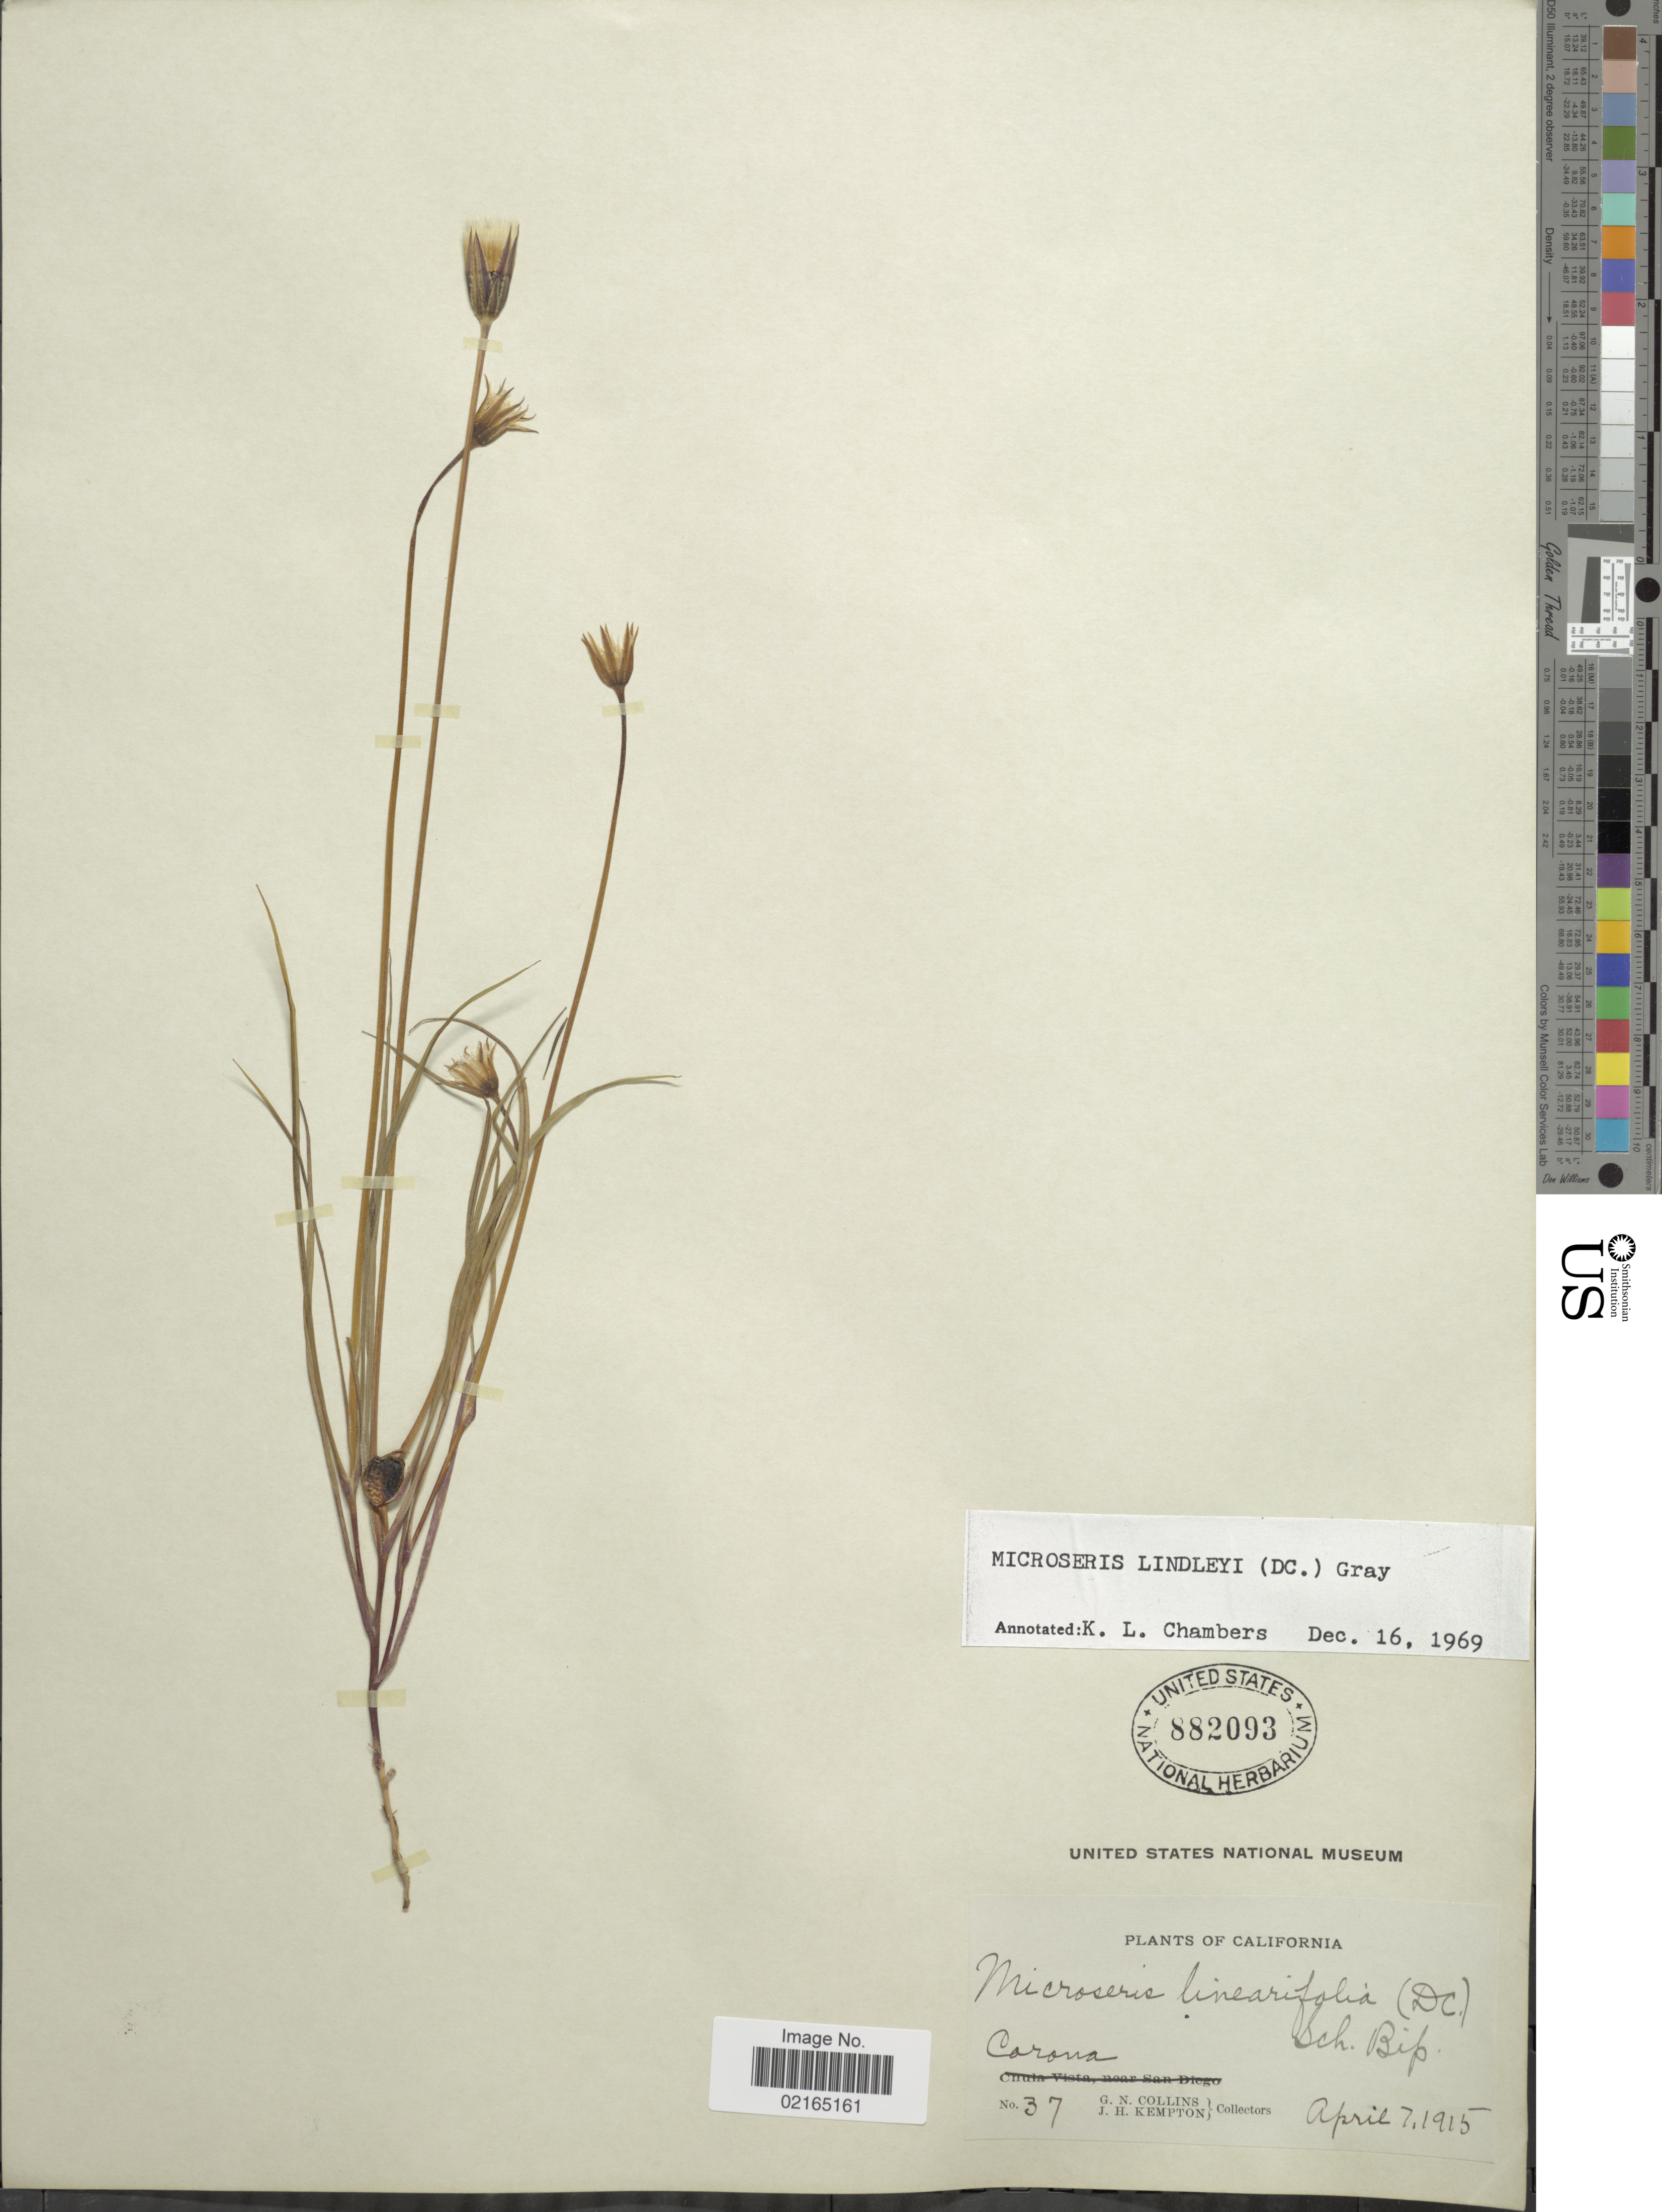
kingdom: Plantae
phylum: Tracheophyta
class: Magnoliopsida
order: Asterales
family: Asteraceae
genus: Uropappus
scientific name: Uropappus lindleyi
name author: (DC.) Nutt.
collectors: G. Collins & J. H. Kempton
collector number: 37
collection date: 1915-04-07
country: United States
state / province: California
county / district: Riverside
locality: Corona.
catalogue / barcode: US 882093